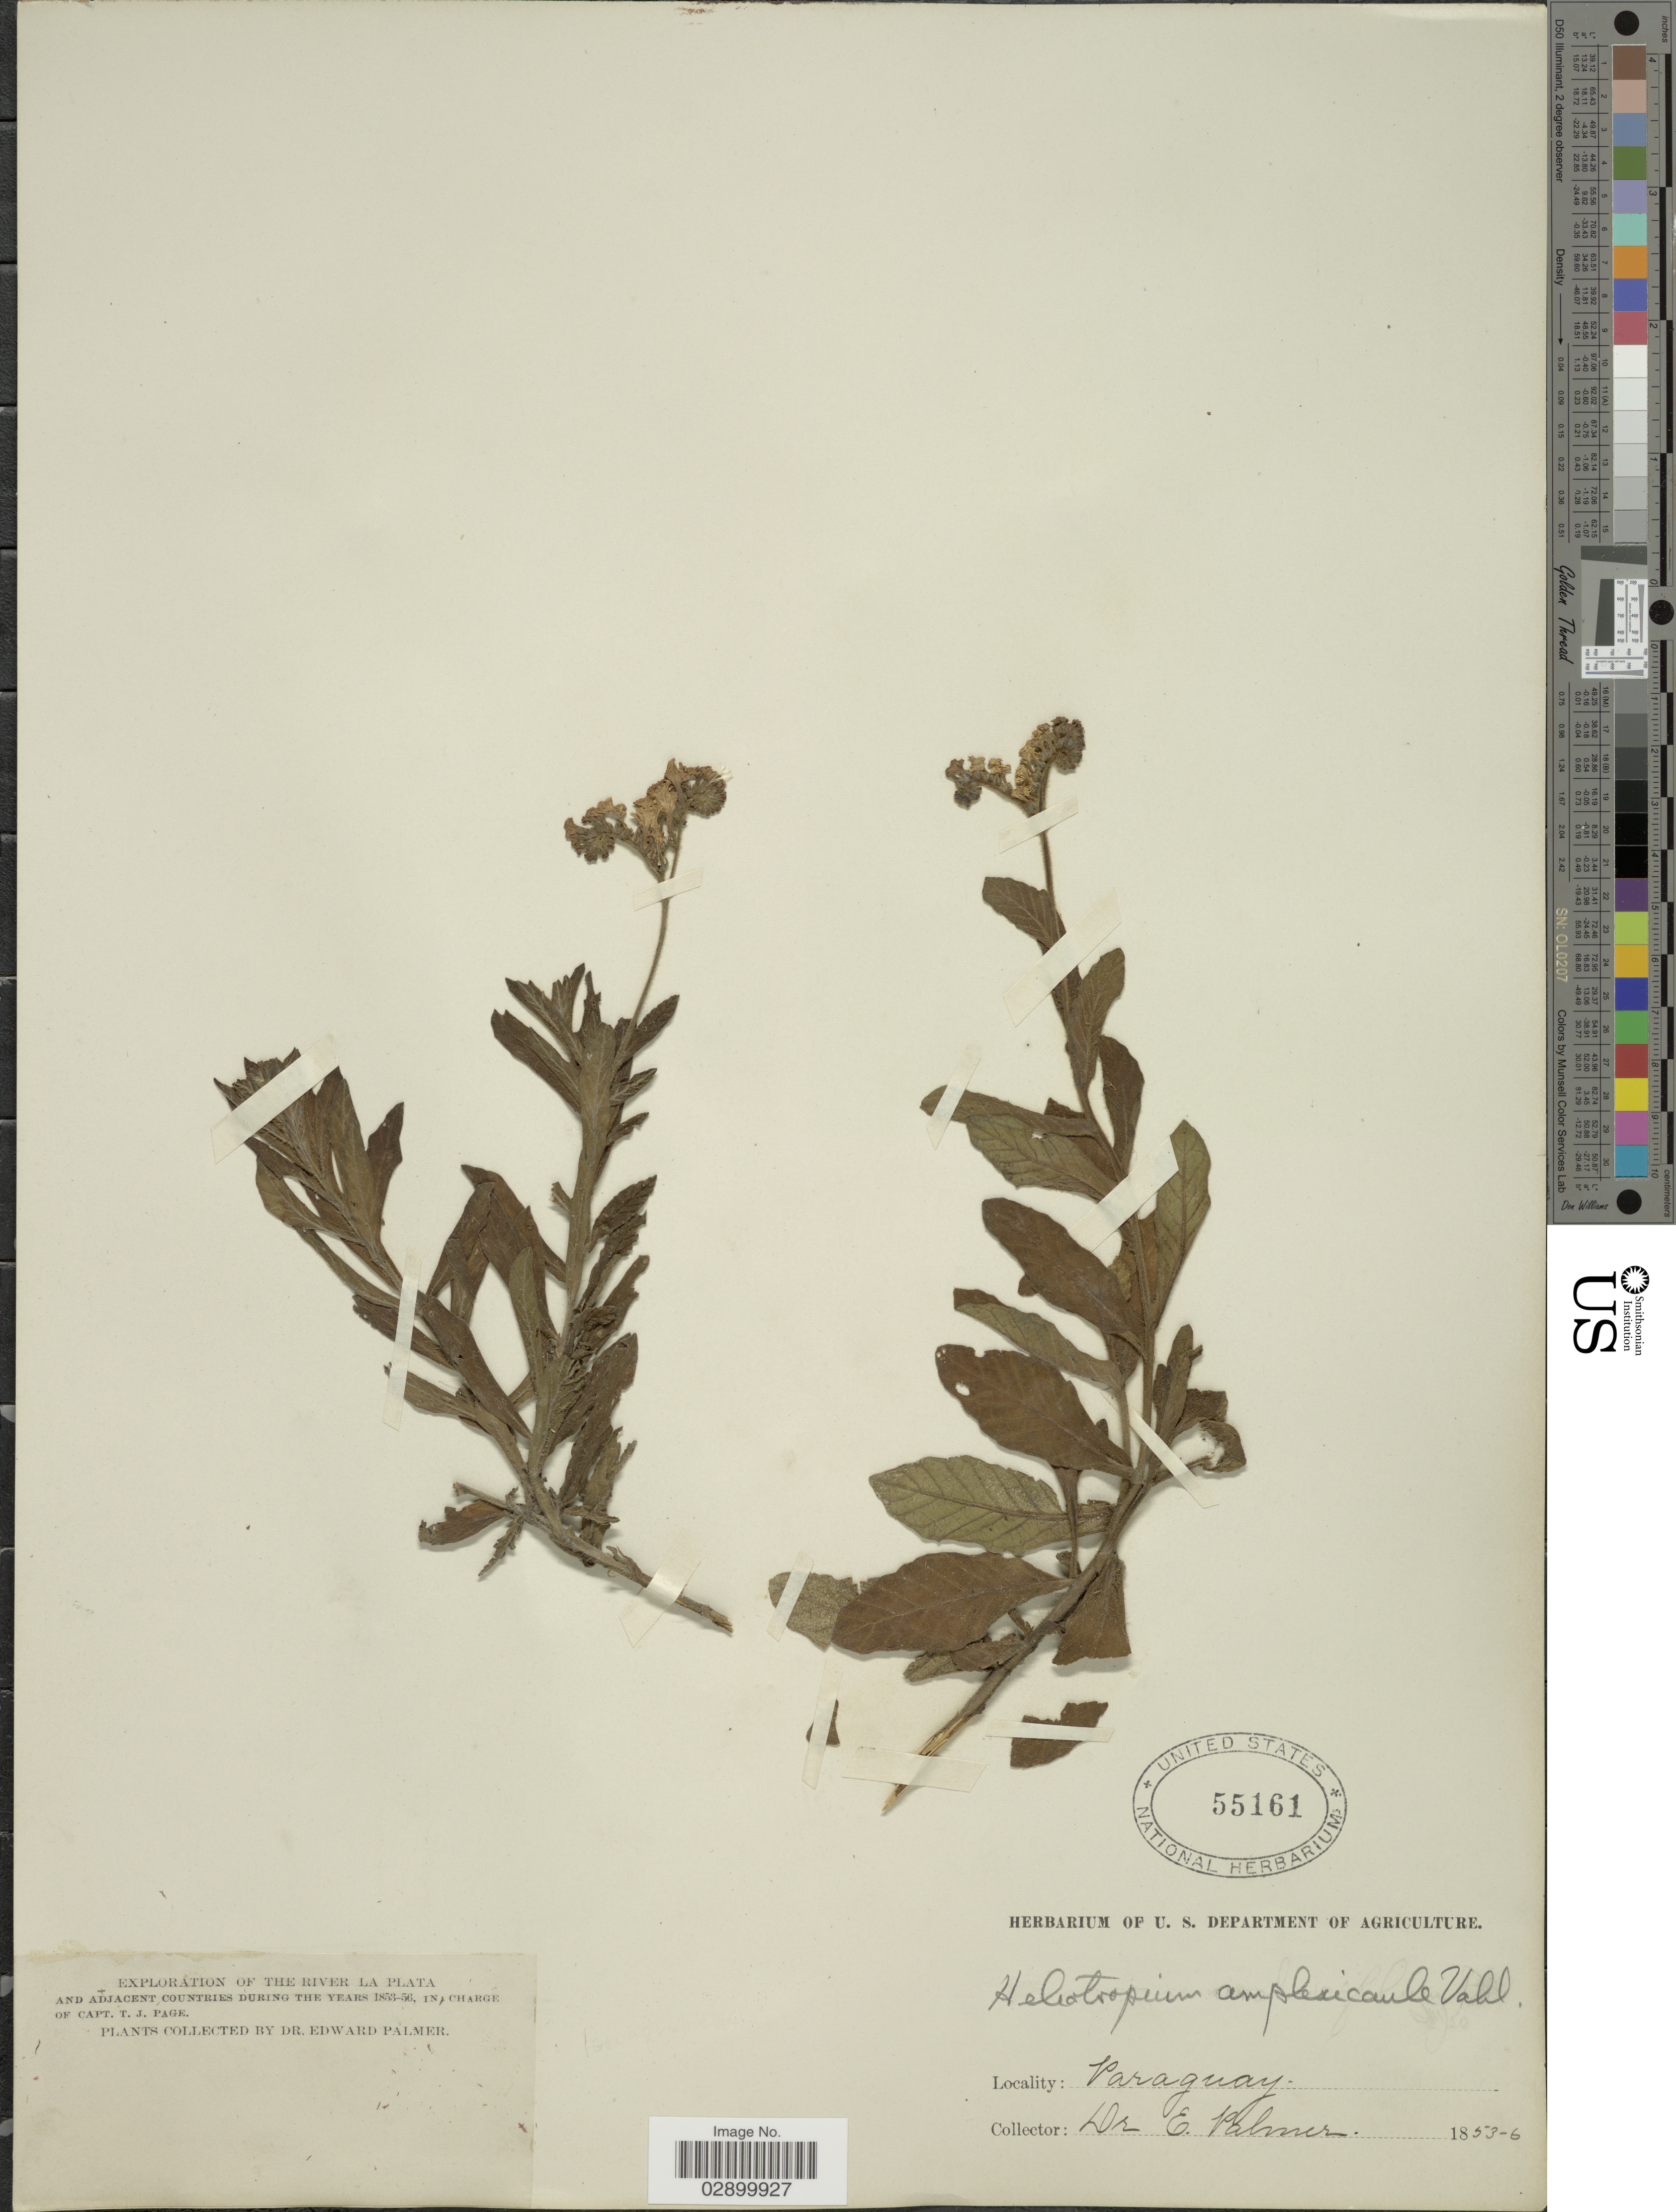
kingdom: Plantae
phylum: Tracheophyta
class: Magnoliopsida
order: Boraginales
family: Heliotropiaceae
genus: Heliotropium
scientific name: Heliotropium amplexicaule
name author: Vahl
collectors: E. Palmer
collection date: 1853/1856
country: Paraguay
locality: The River La Plata.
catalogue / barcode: US 55161